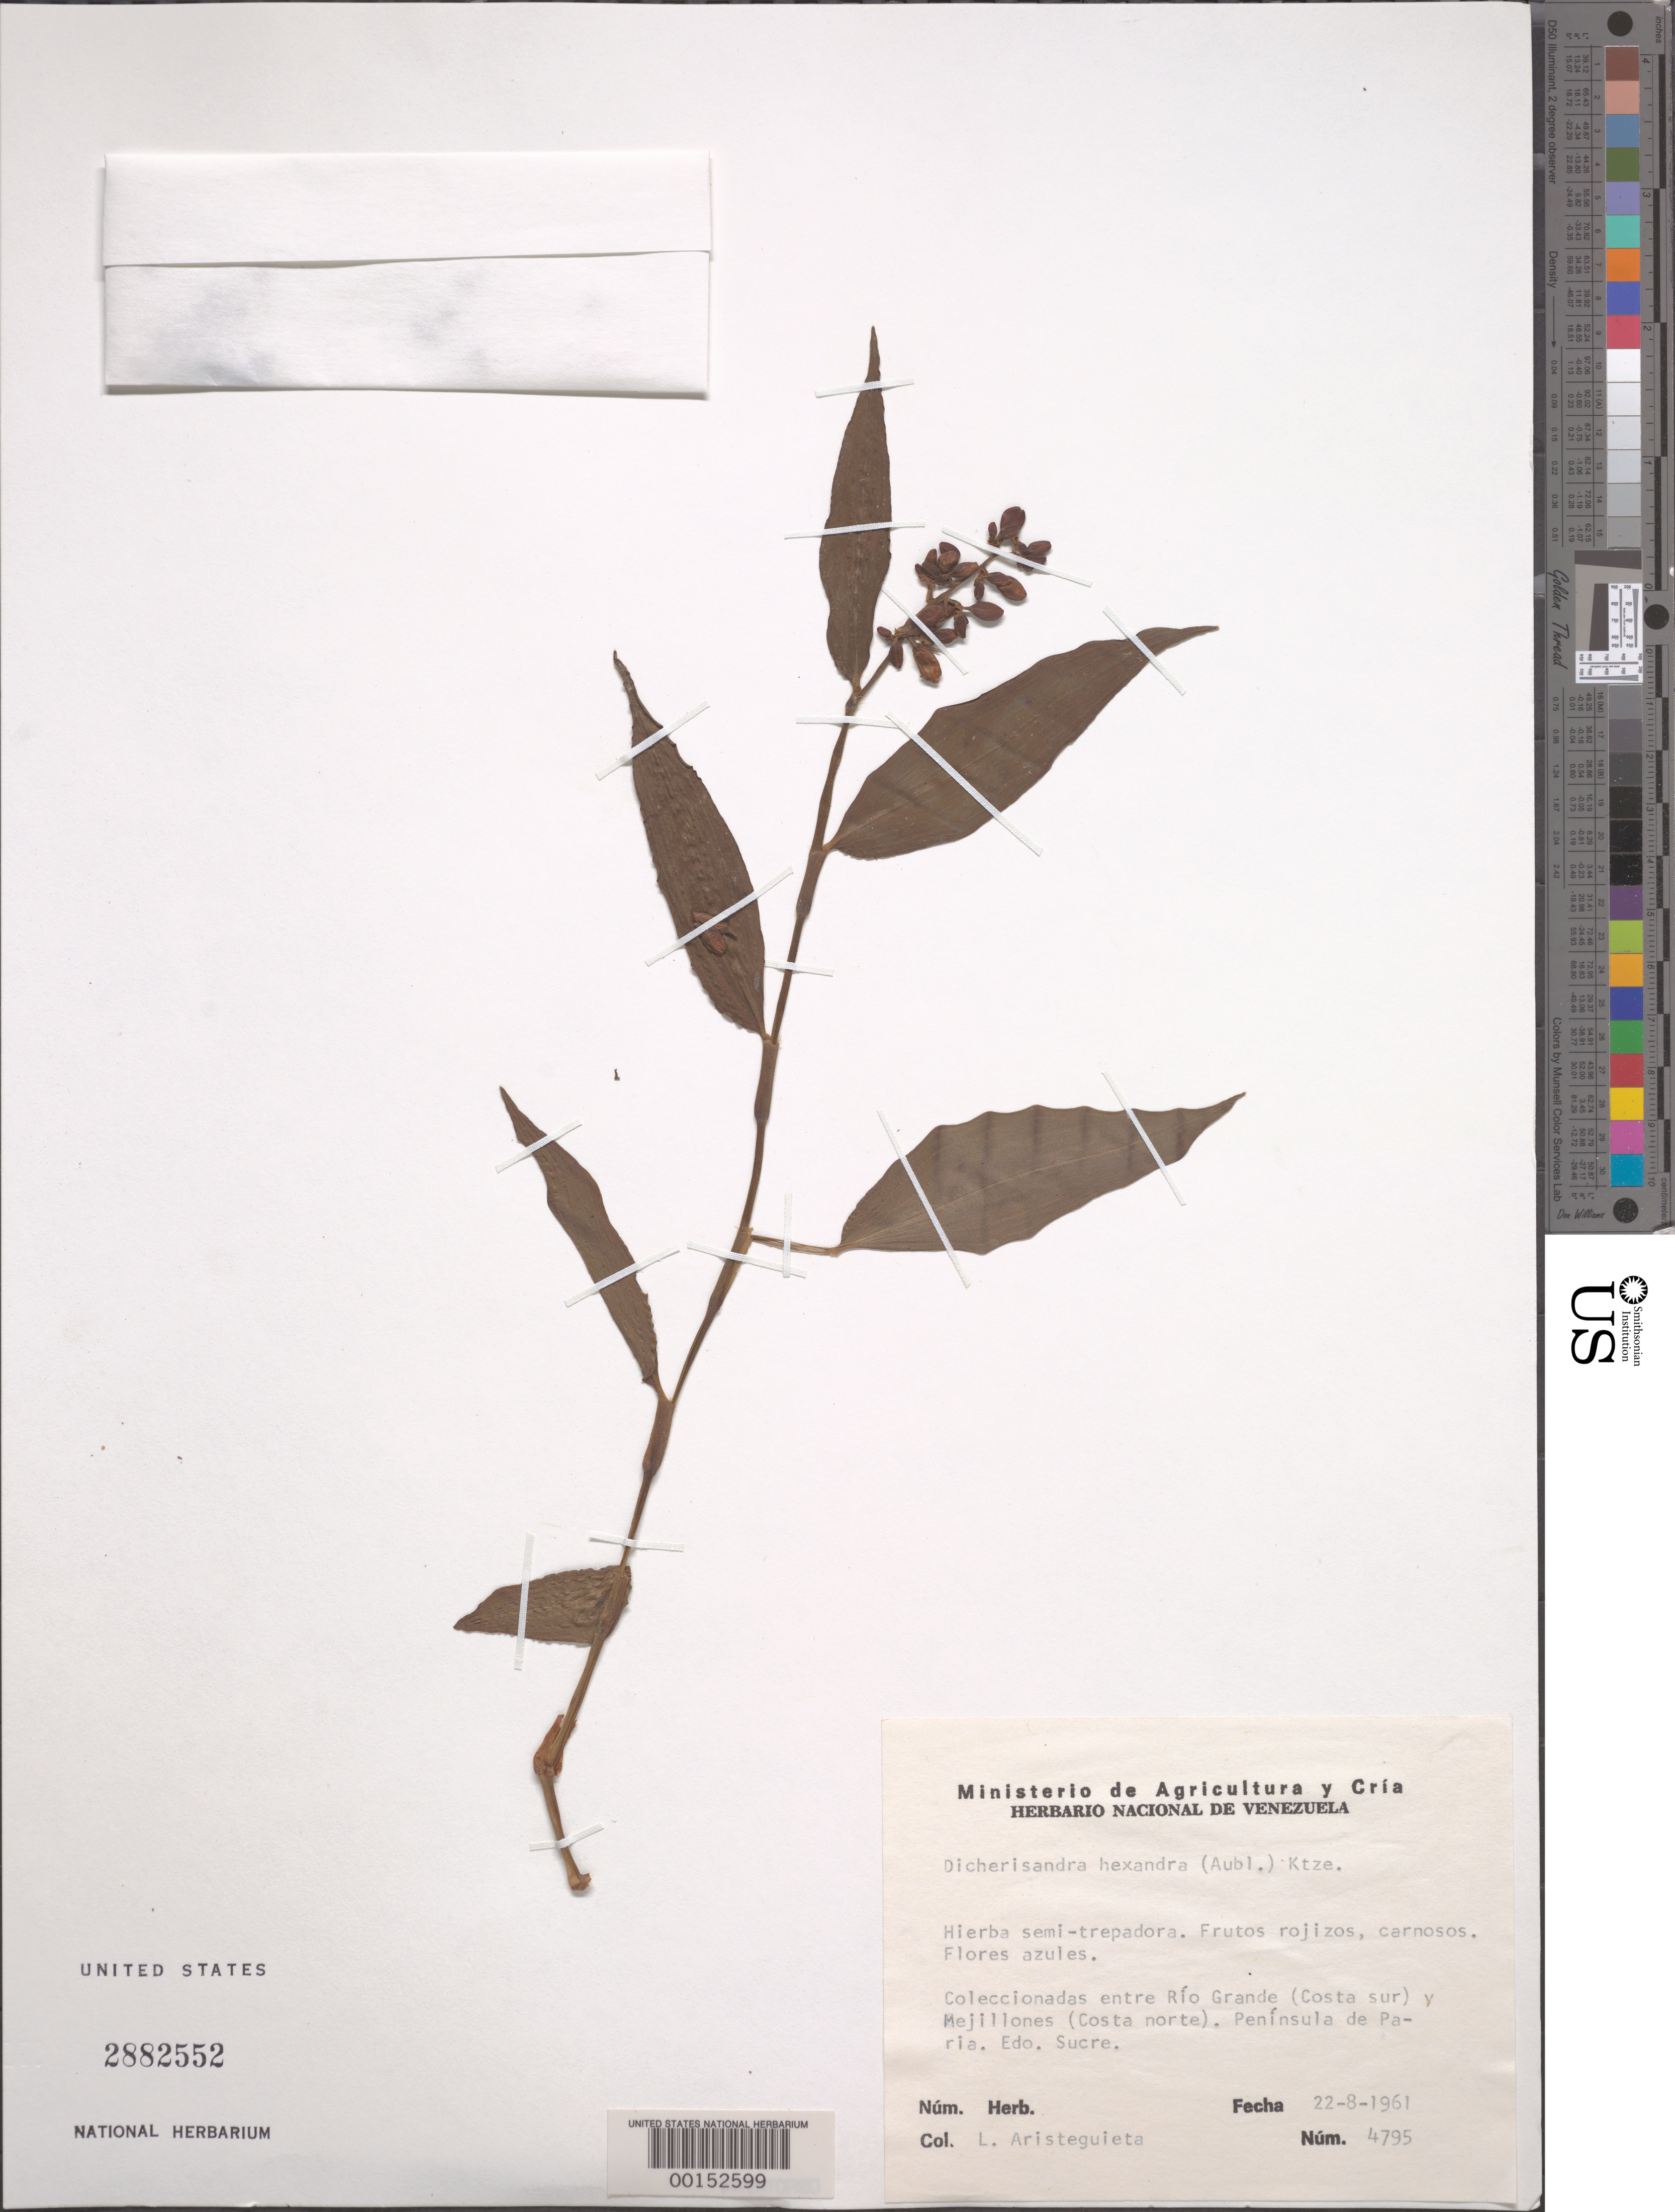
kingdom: Plantae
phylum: Tracheophyta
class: Liliopsida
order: Commelinales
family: Commelinaceae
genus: Dichorisandra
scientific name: Dichorisandra hexandra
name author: (Aubl.) Standl.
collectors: L. Aristeguieta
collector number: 4795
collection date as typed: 22 Aug 1961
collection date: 1961-08-22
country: Venezuela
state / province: Sucre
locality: Peninsula de paria, between rio grande and mejillones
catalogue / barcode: US 2882552